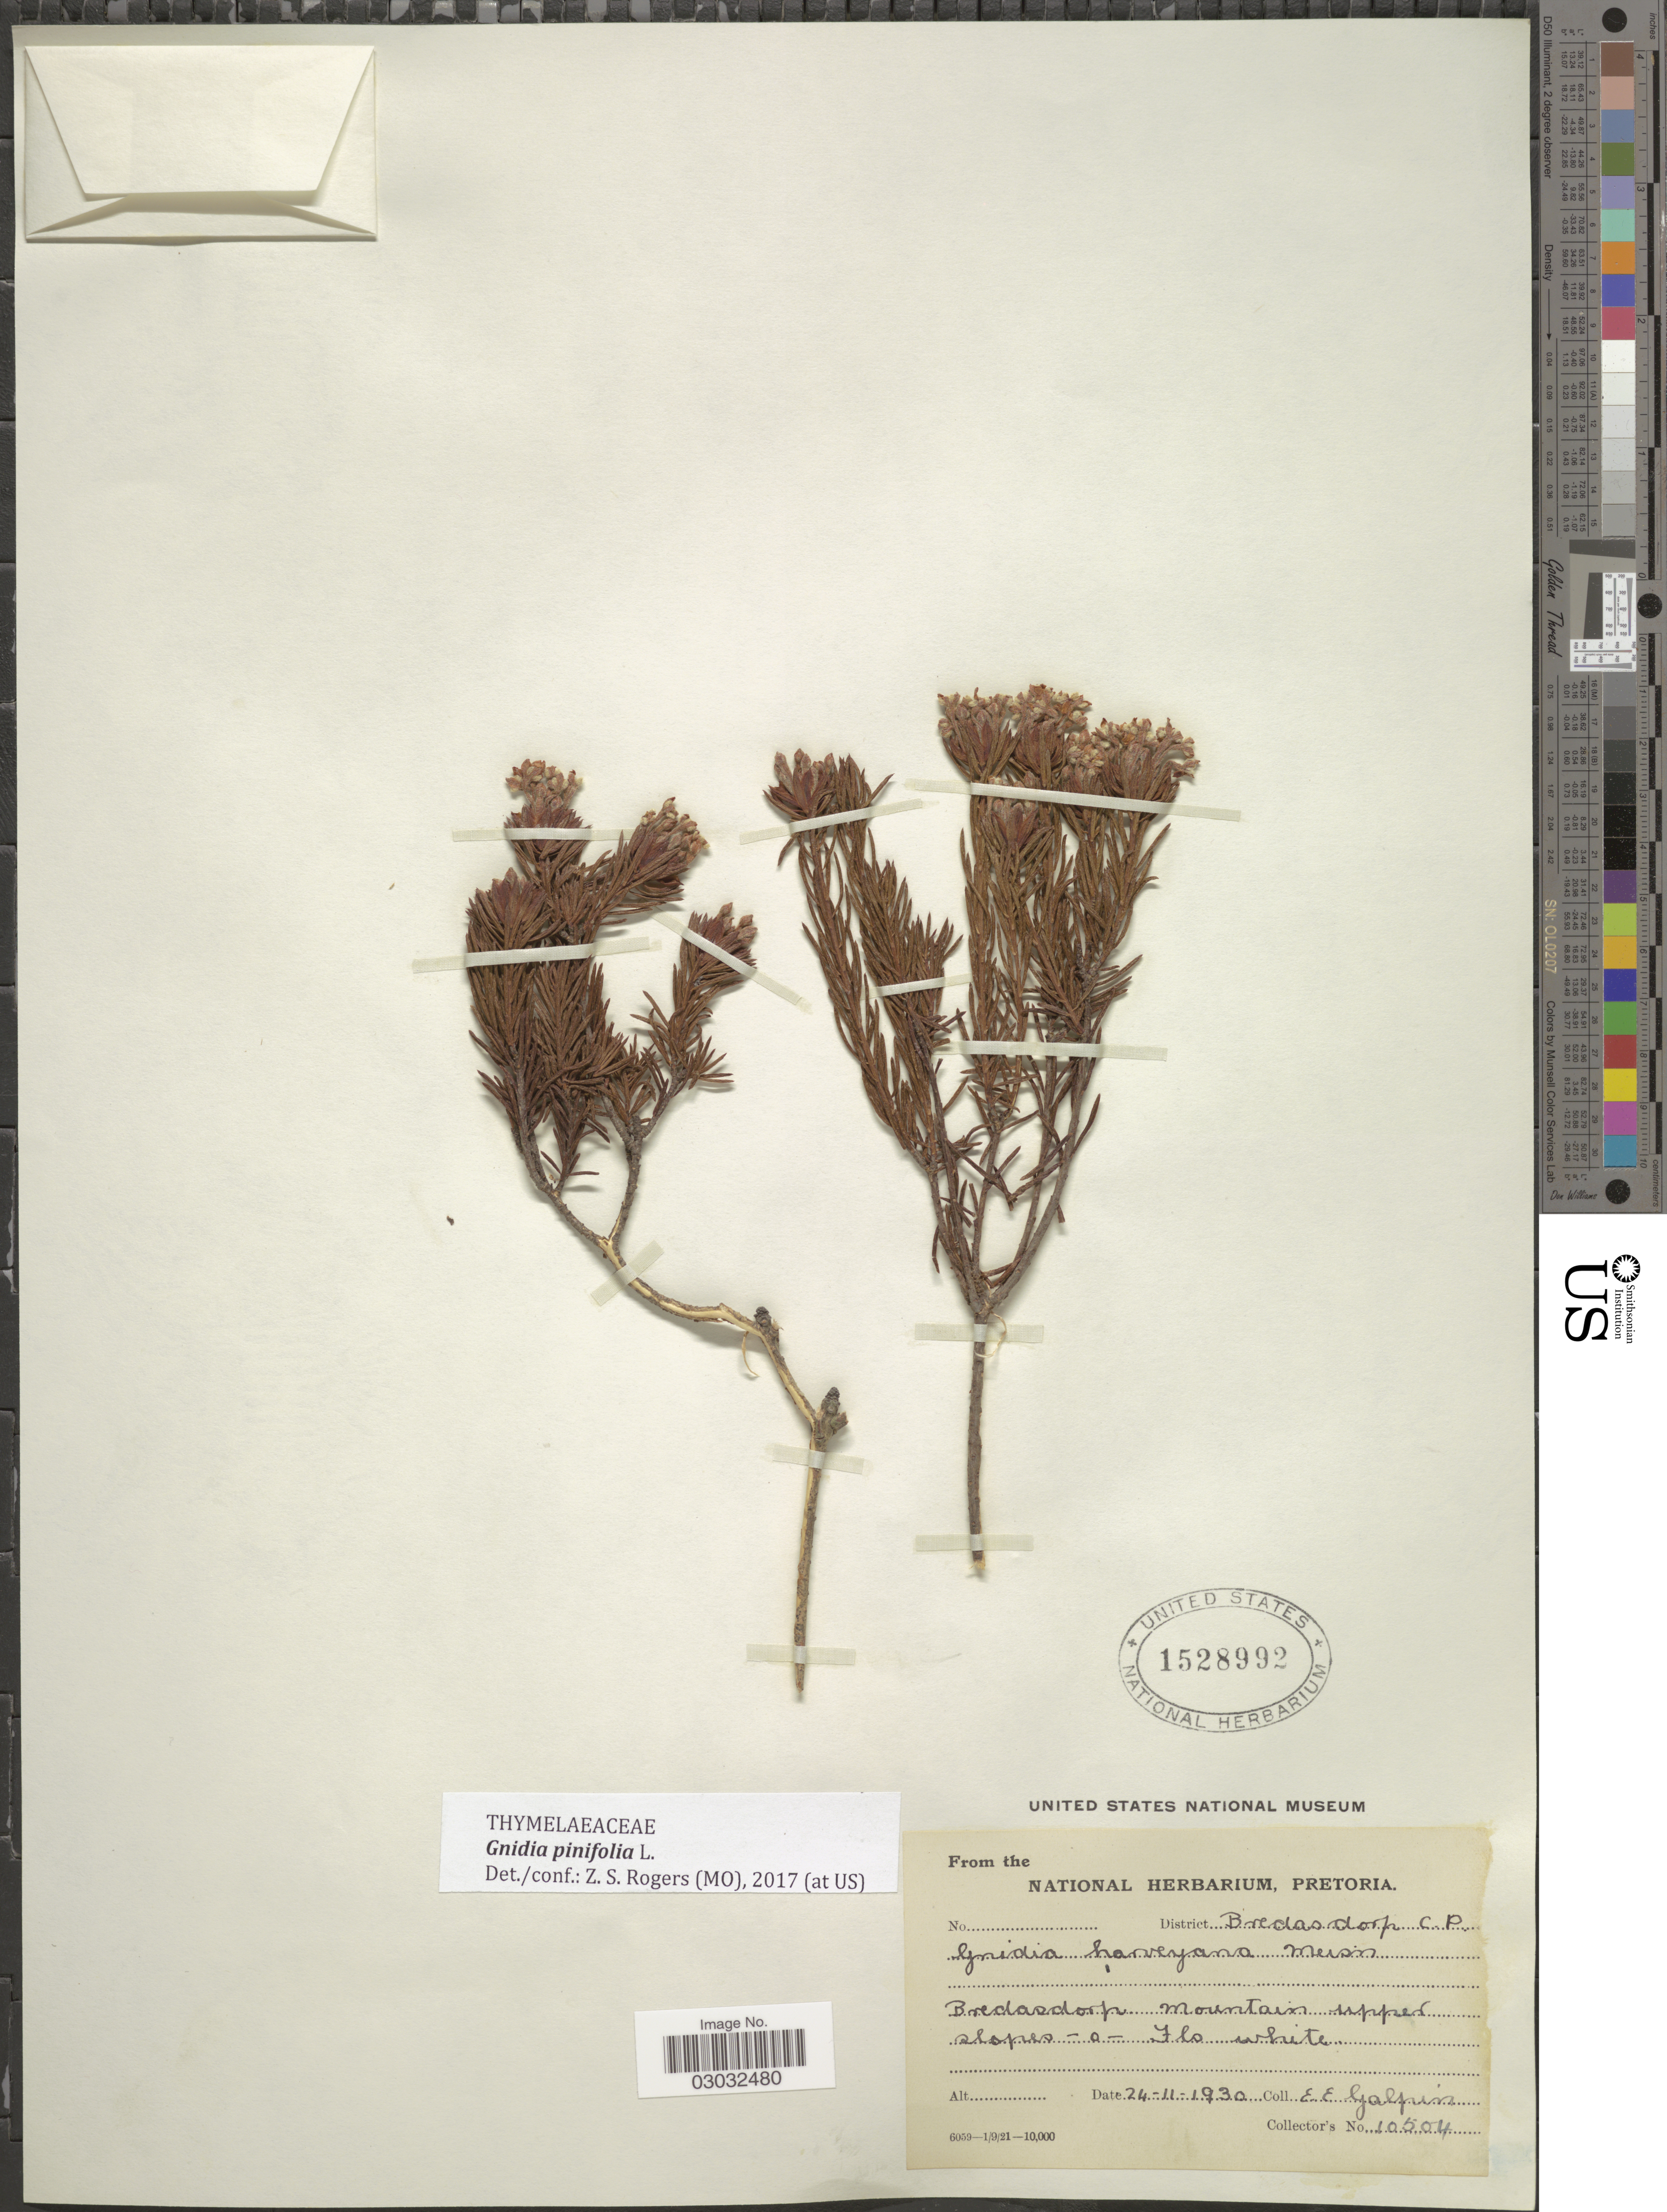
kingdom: Plantae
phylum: Tracheophyta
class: Magnoliopsida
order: Malvales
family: Thymelaeaceae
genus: Gnidia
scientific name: Gnidia pinifolia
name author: L.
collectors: E. Galpin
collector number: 10504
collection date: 1930-11-24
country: South Africa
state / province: Western Cape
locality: District Bredasdorp C. P. Bredasdorp mountain upper slopes.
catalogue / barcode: US 1528992